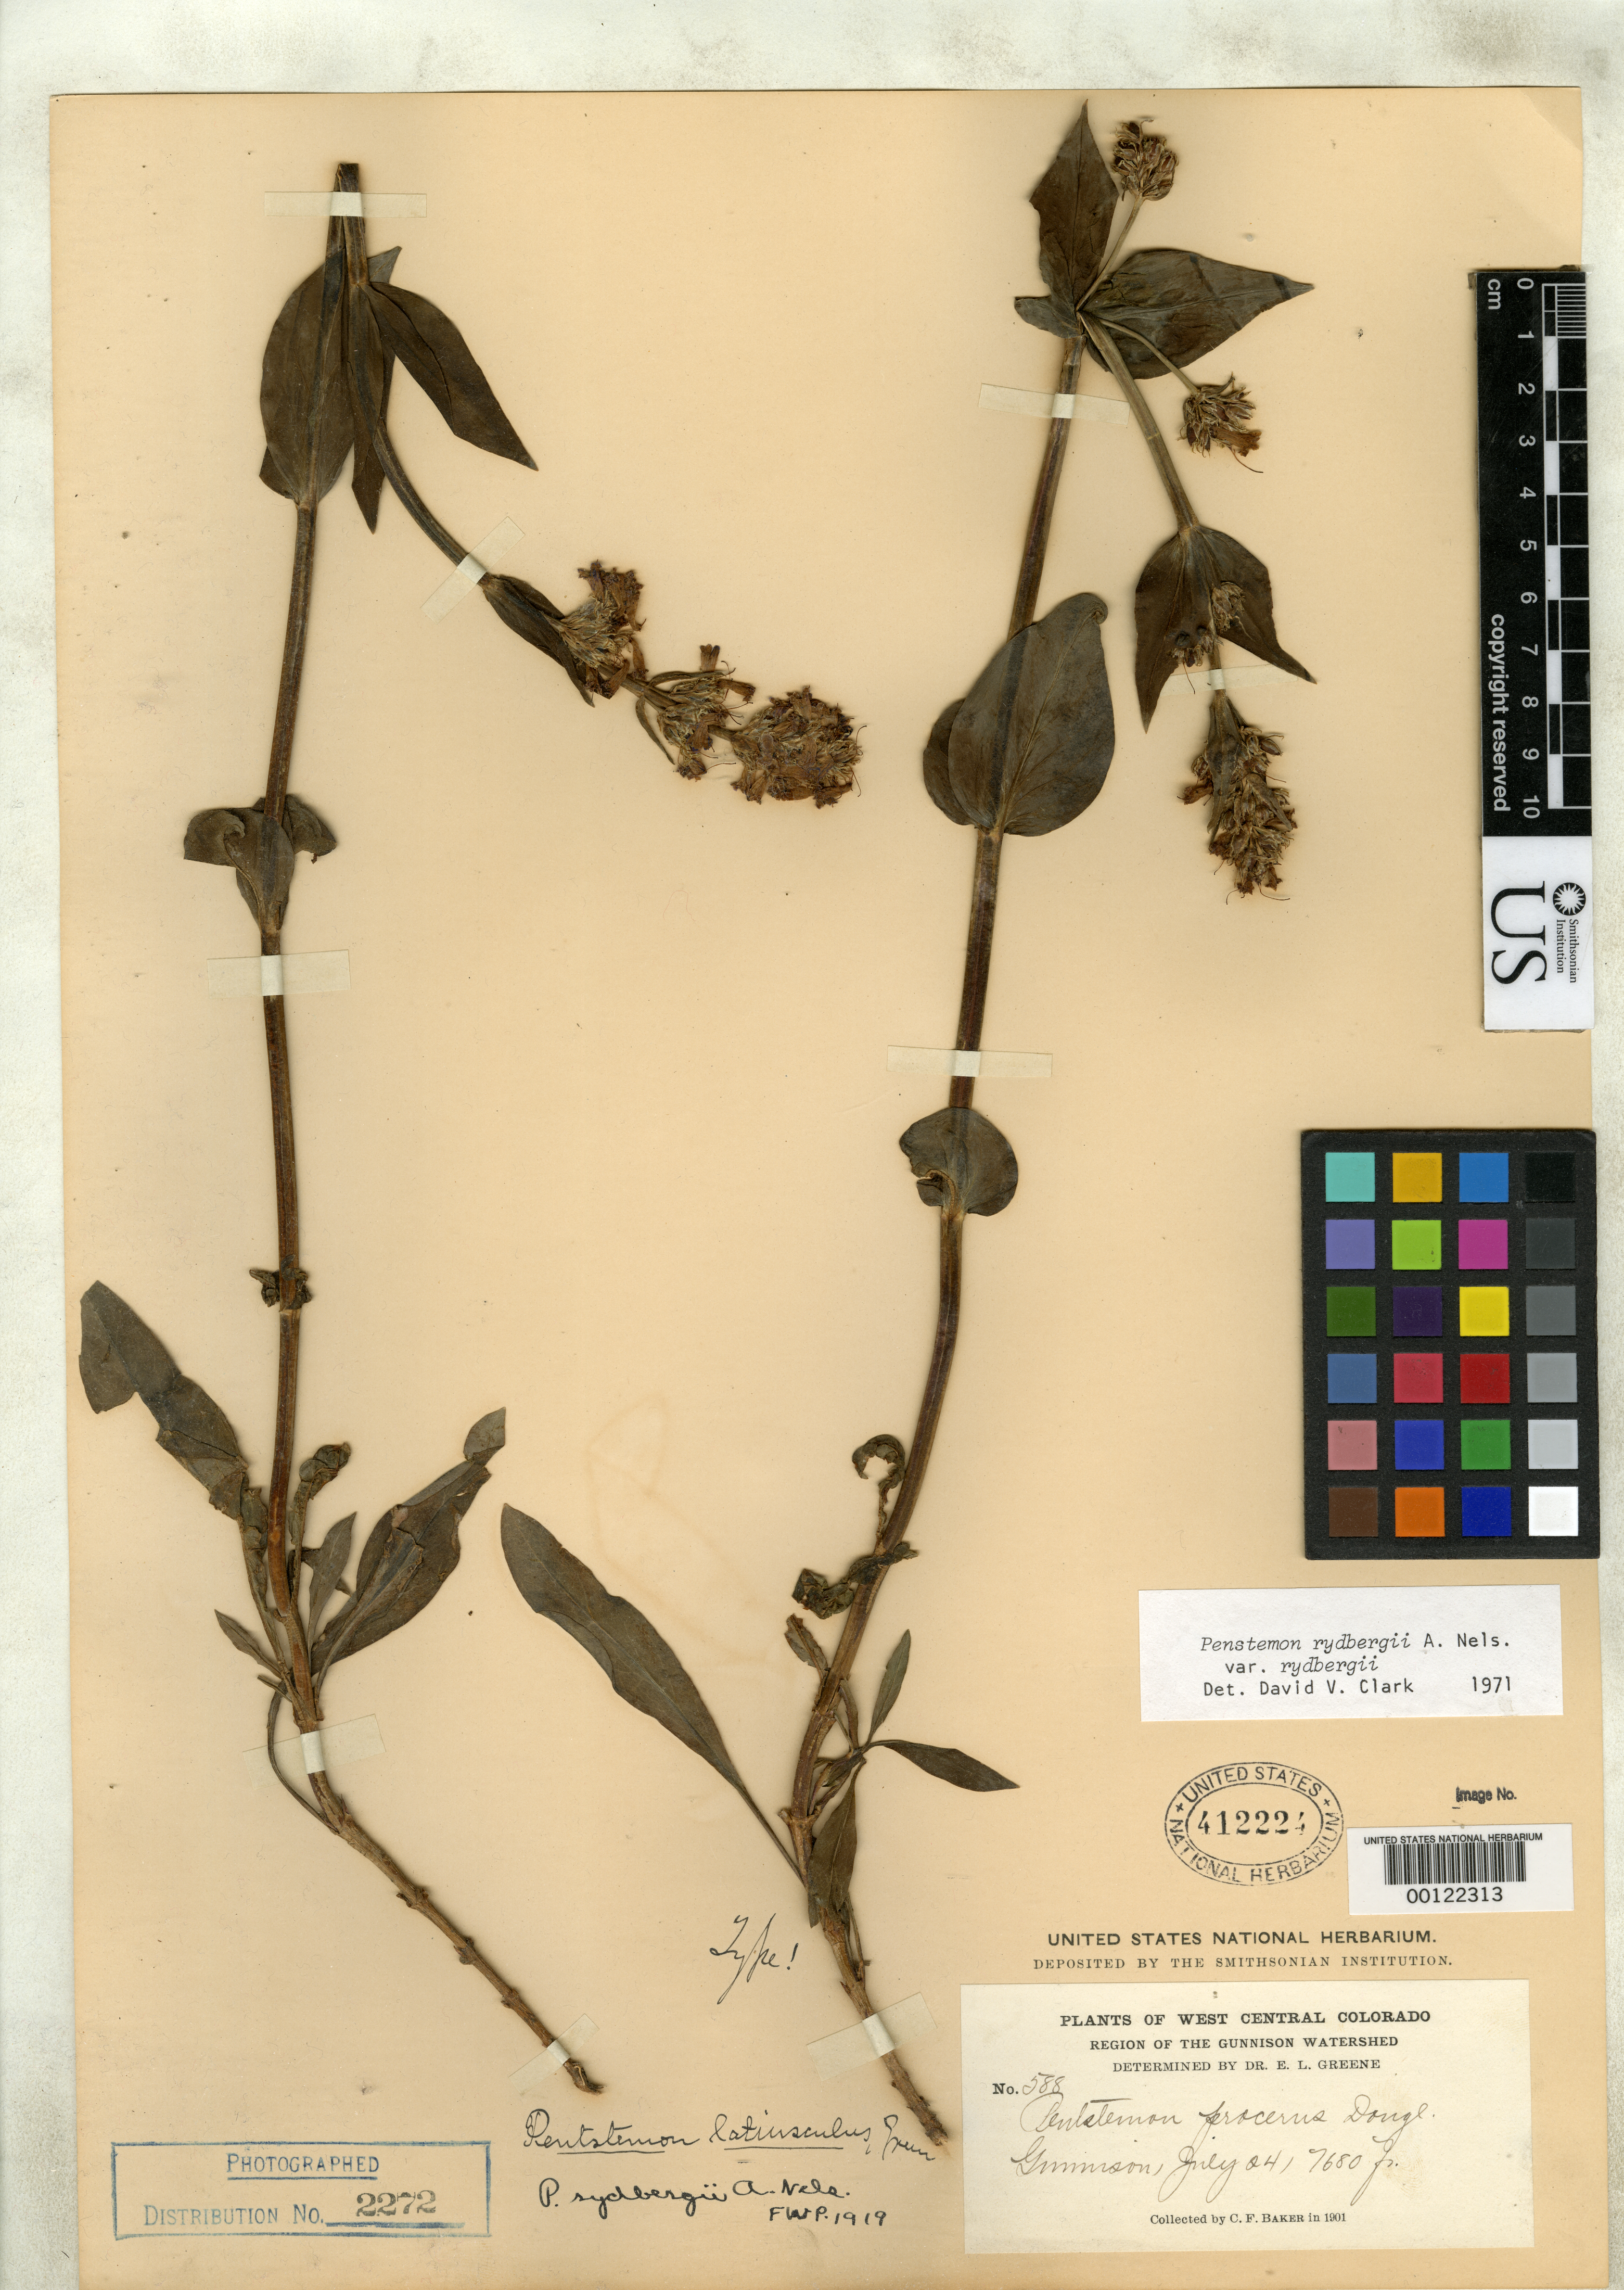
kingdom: Plantae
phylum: Tracheophyta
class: Magnoliopsida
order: Lamiales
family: Plantaginaceae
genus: Penstemon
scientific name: Penstemon latiusculus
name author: Greene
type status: Holotype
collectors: C. F. Baker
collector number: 588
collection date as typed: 24 Jul 1901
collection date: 1901-07-24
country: United States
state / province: Colorado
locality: Stream banks at Gunnison.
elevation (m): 2341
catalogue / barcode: US 412224